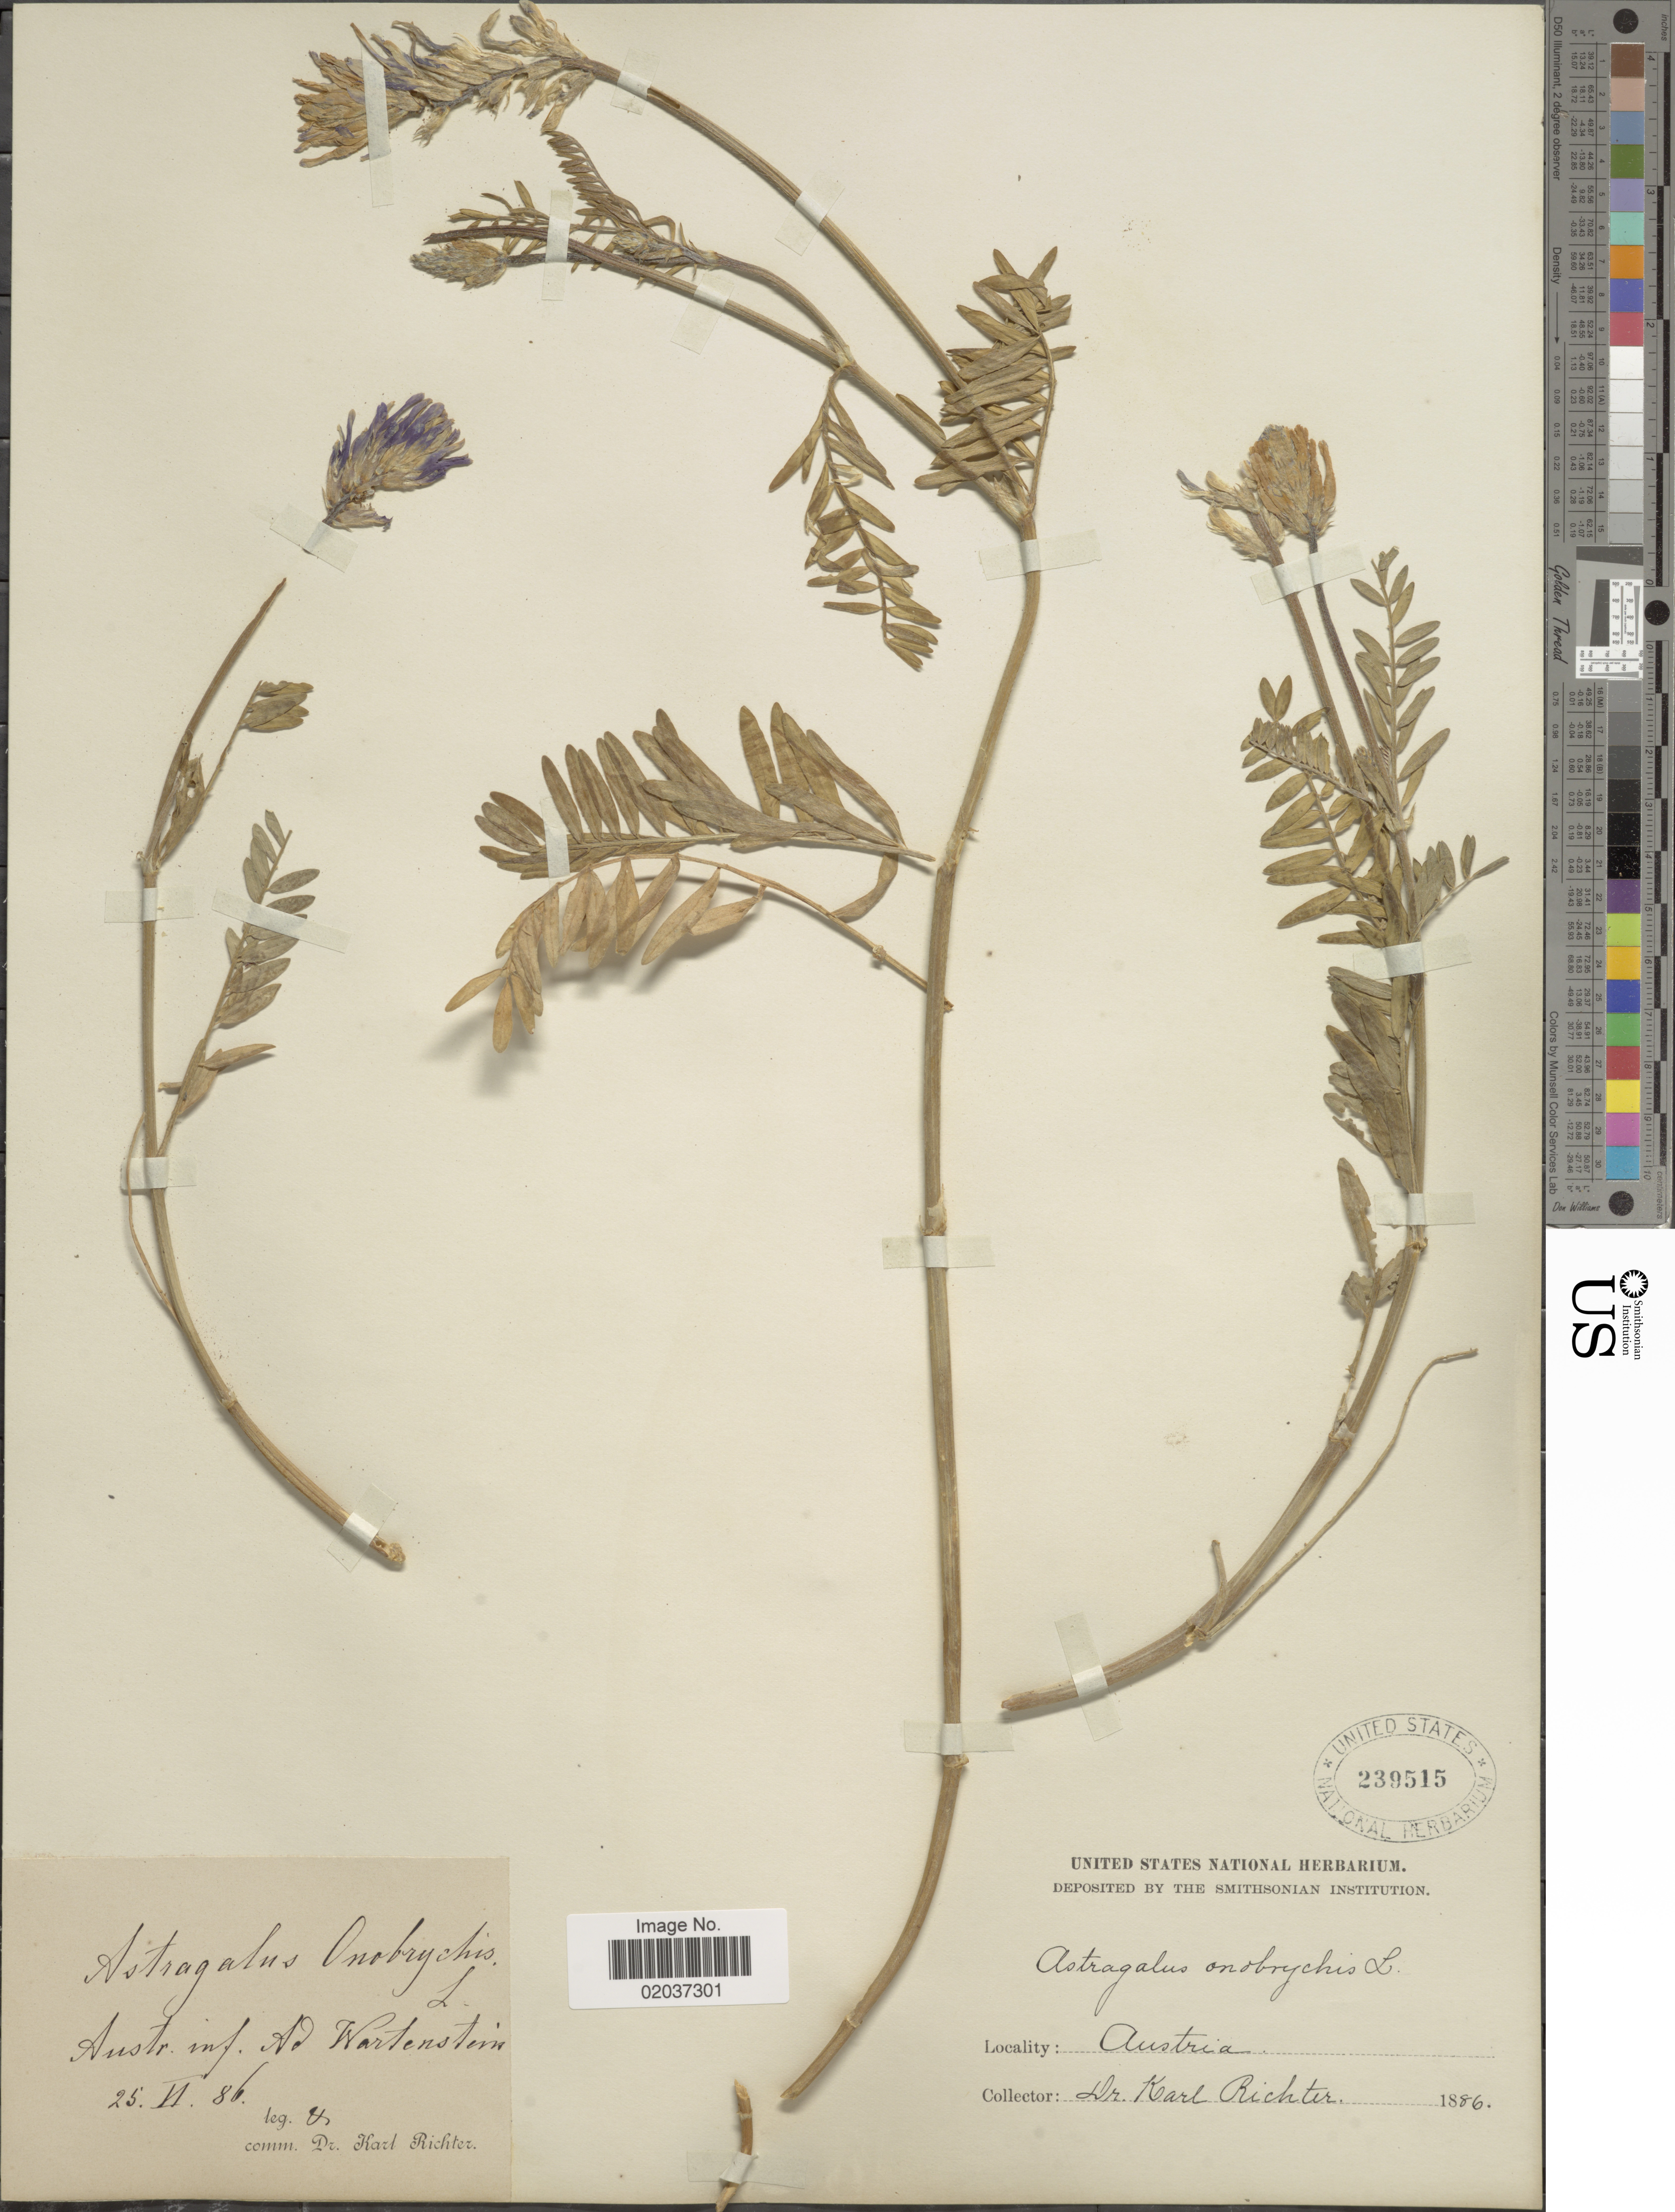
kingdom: Plantae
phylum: Tracheophyta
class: Magnoliopsida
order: Fabales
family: Fabaceae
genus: Astragalus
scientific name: Astragalus onobrychis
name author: L.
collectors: K. Richter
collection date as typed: Transcribed d/m/y: 25/2/86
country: Austria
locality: Austr. inf. ad Wartenstein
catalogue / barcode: US 239515